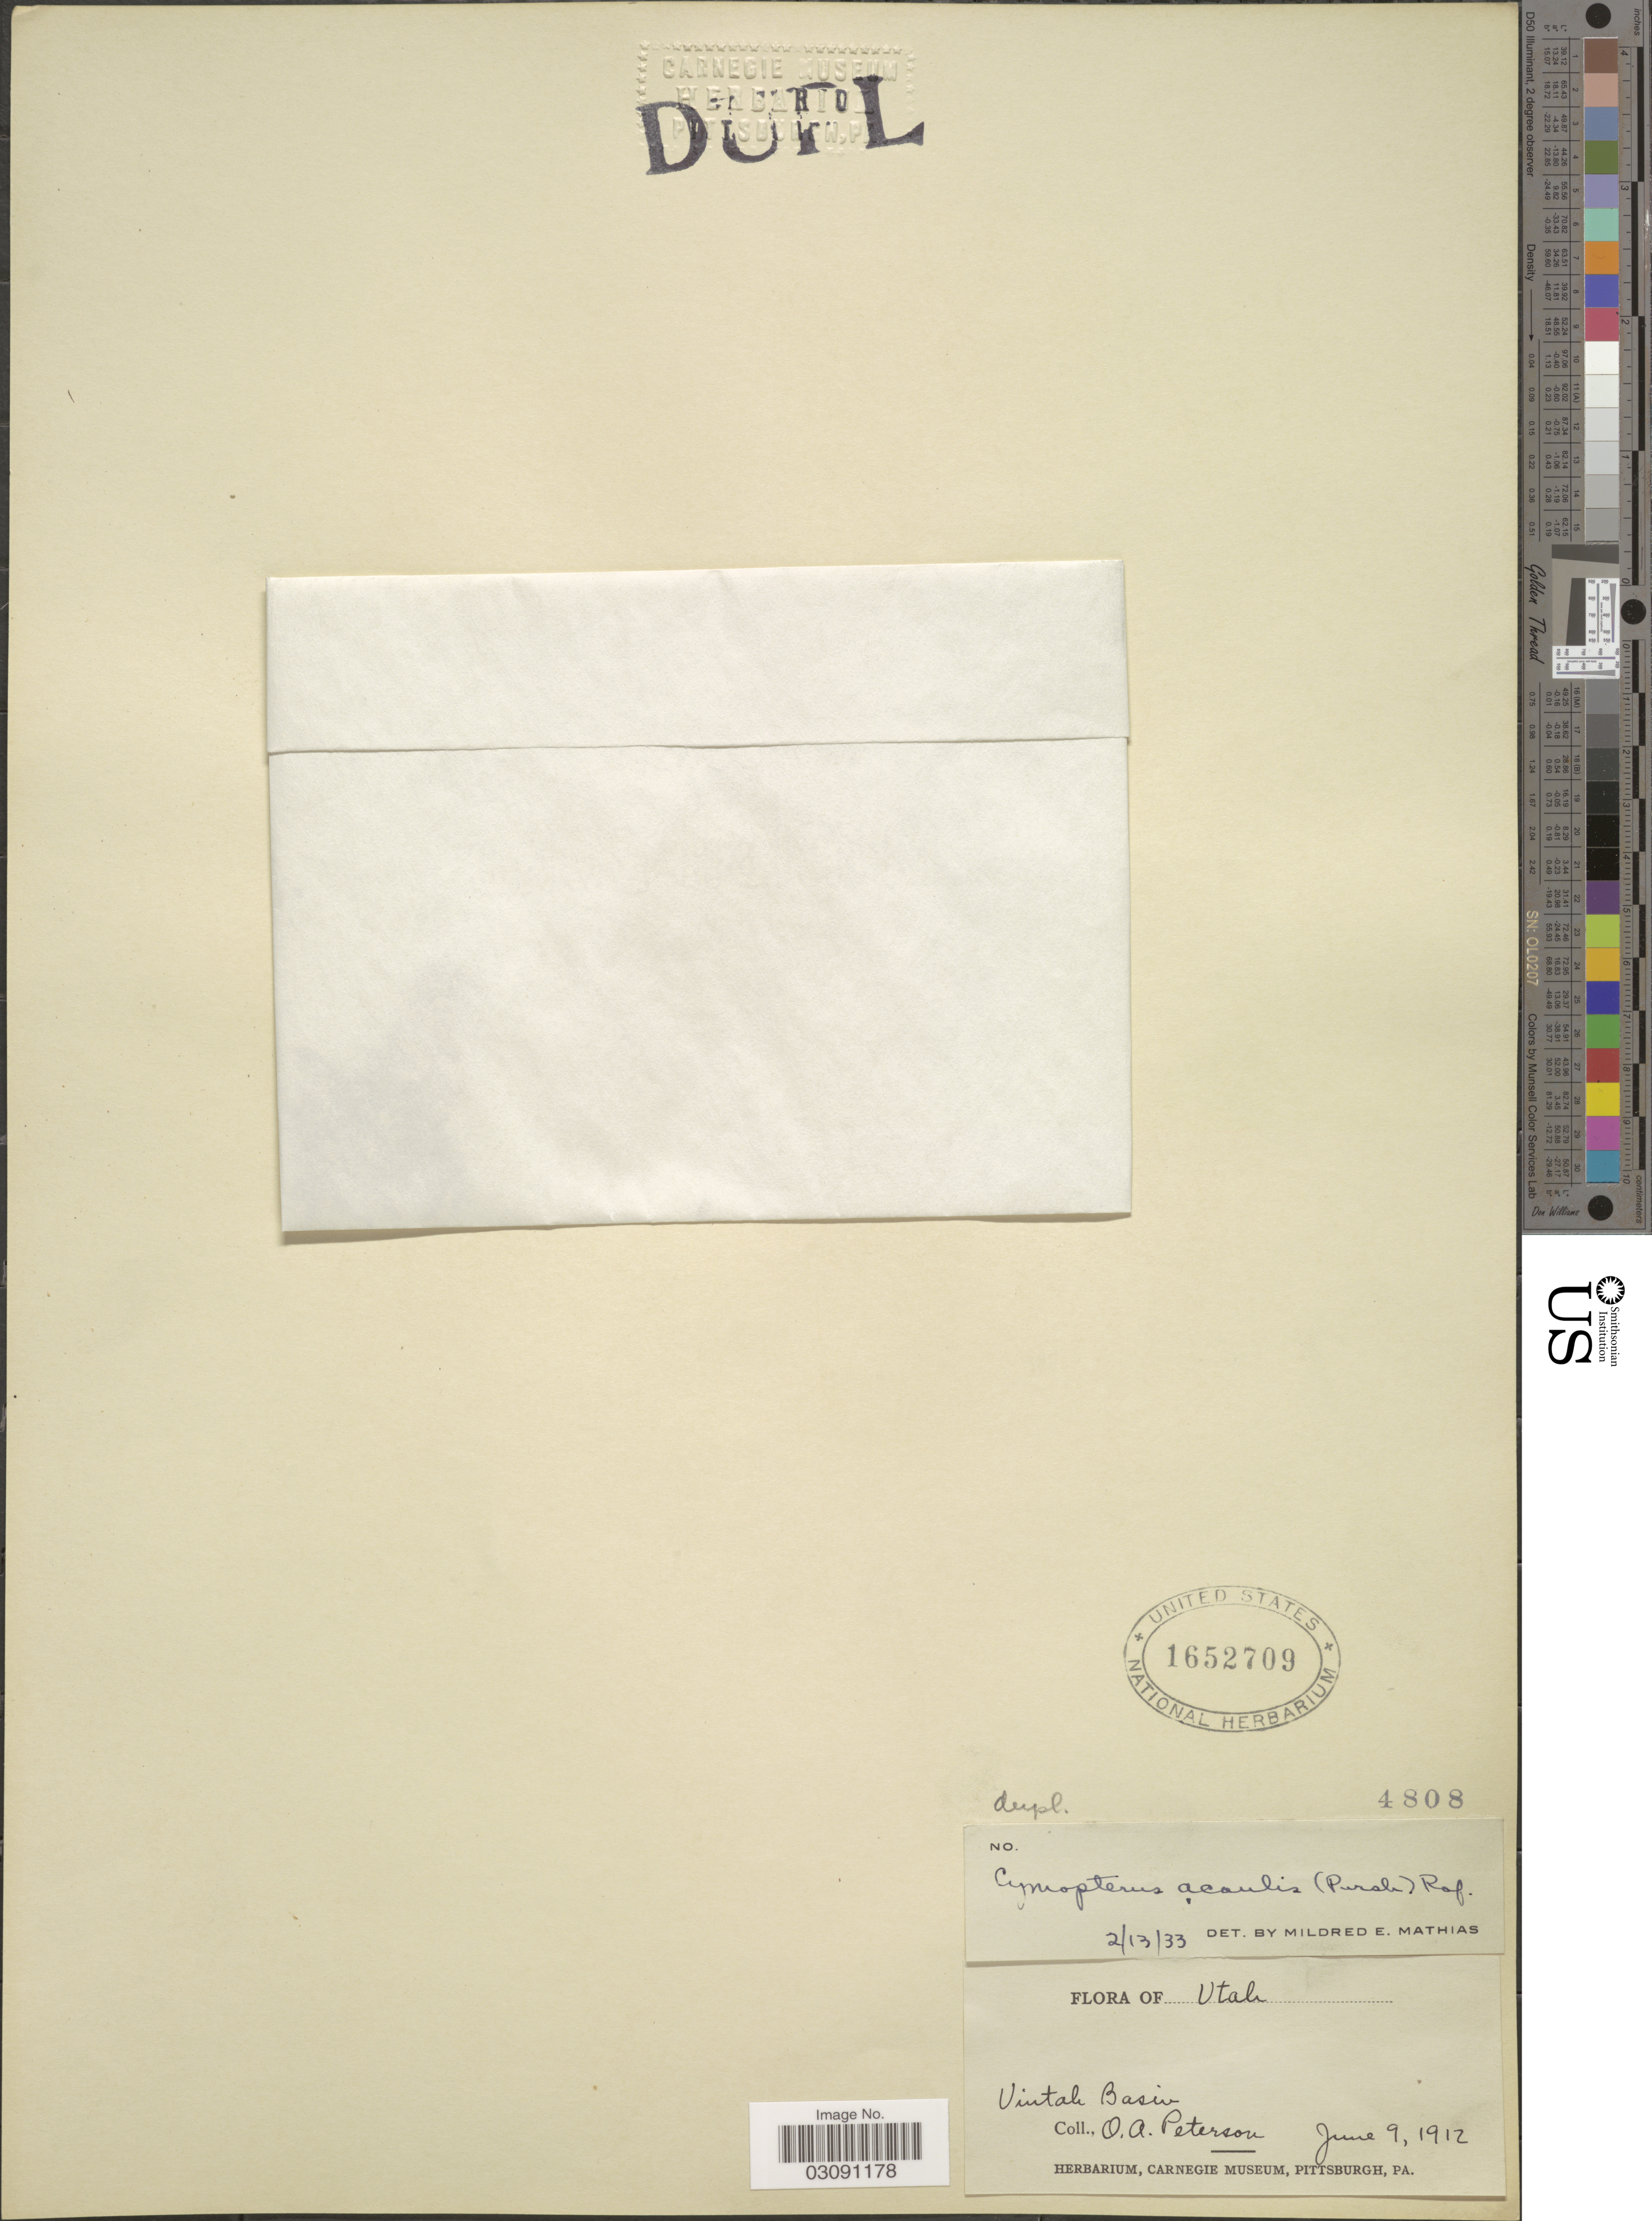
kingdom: Plantae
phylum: Tracheophyta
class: Magnoliopsida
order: Apiales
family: Apiaceae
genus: Cymopterus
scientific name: Cymopterus acaulis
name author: (Pursh) Raf.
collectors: O. Peterson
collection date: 1912-06-09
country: United States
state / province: Utah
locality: Uintah Basin.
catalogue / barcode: US 1652709